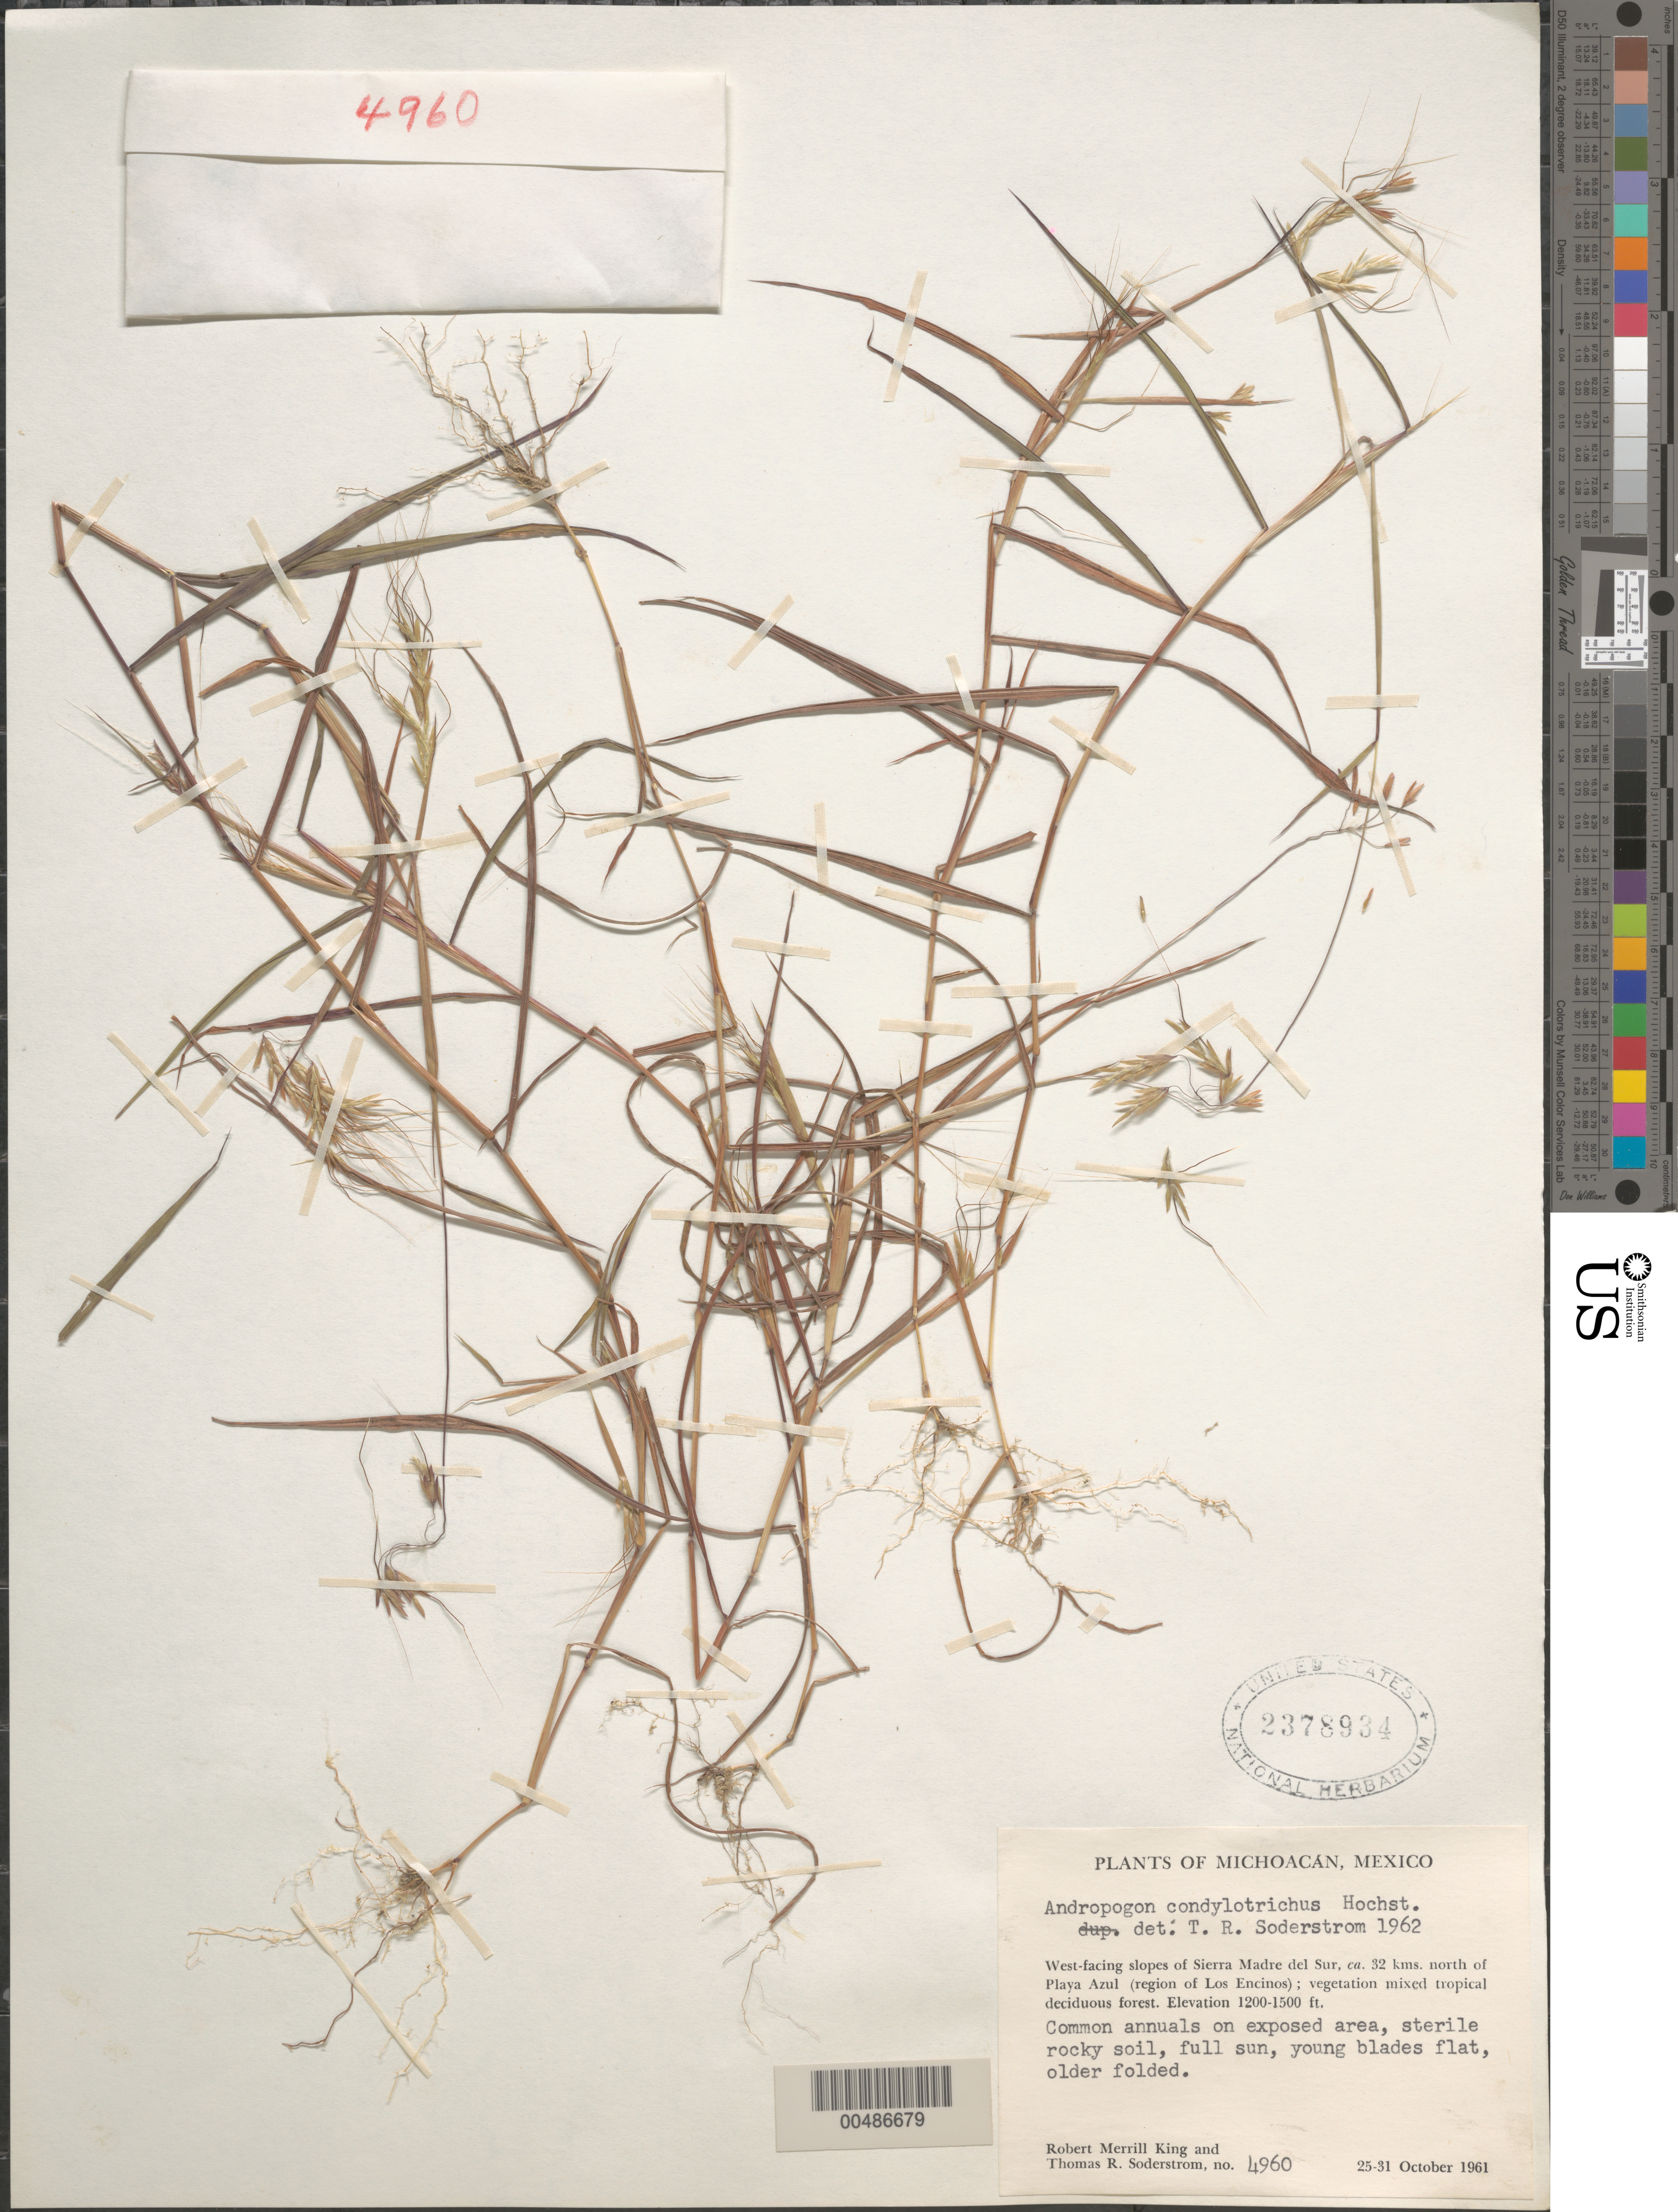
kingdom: Plantae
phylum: Tracheophyta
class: Liliopsida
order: Poales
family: Poaceae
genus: Euclasta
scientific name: Euclasta condylotricha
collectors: R. M. King & T. R. Soderstrom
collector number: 4960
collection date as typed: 25 Oct 1961 to 31 Oct 1961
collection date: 1961-10-25/1961-10-31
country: Mexico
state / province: Michoacán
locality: W-facing slopes of Sierra Madre del Sur, ca. 32 km N of Playa Azul (region of Los Encinos)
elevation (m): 366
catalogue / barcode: US 2378934